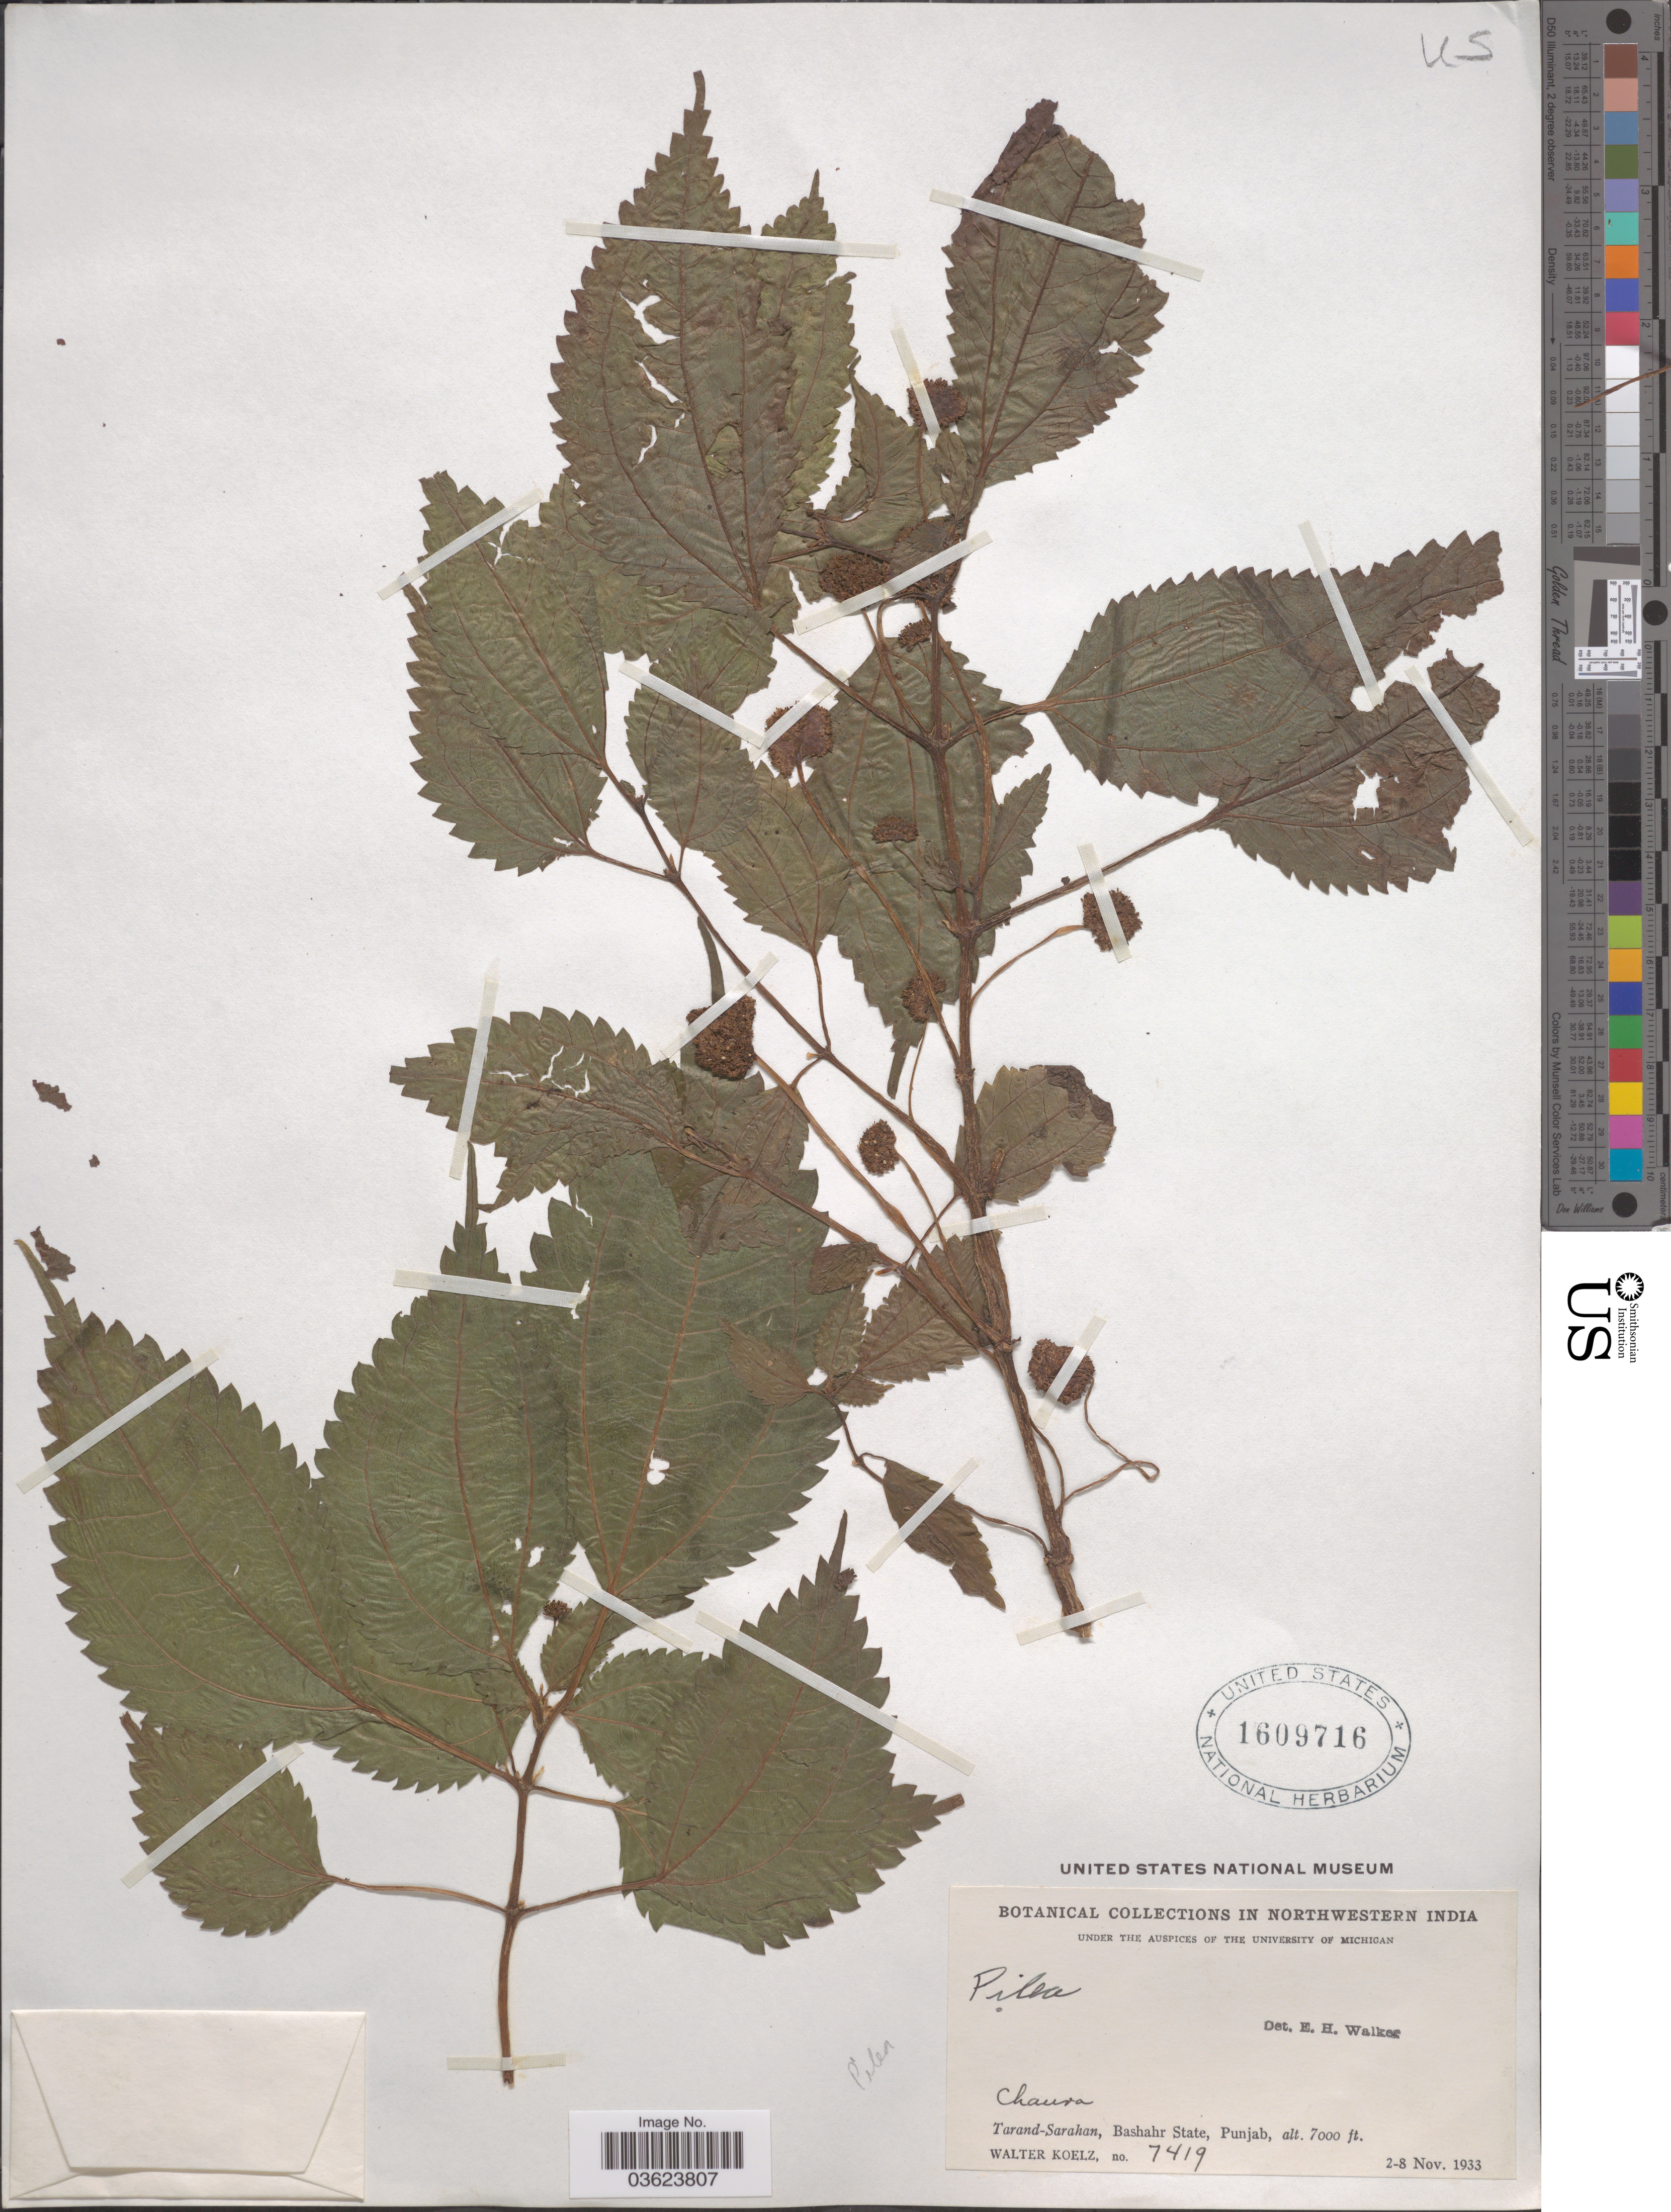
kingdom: Plantae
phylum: Tracheophyta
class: Magnoliopsida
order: Rosales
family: Urticaceae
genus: Pilea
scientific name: Pilea sp.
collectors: W. N. Koelz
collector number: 7419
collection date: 1933-11-02/1933-11-08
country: India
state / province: Punjab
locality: Northwestern India. Chaura. Tarand-Sarahan, Bashahr State, Punjab.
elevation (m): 2134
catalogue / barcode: US 1609716